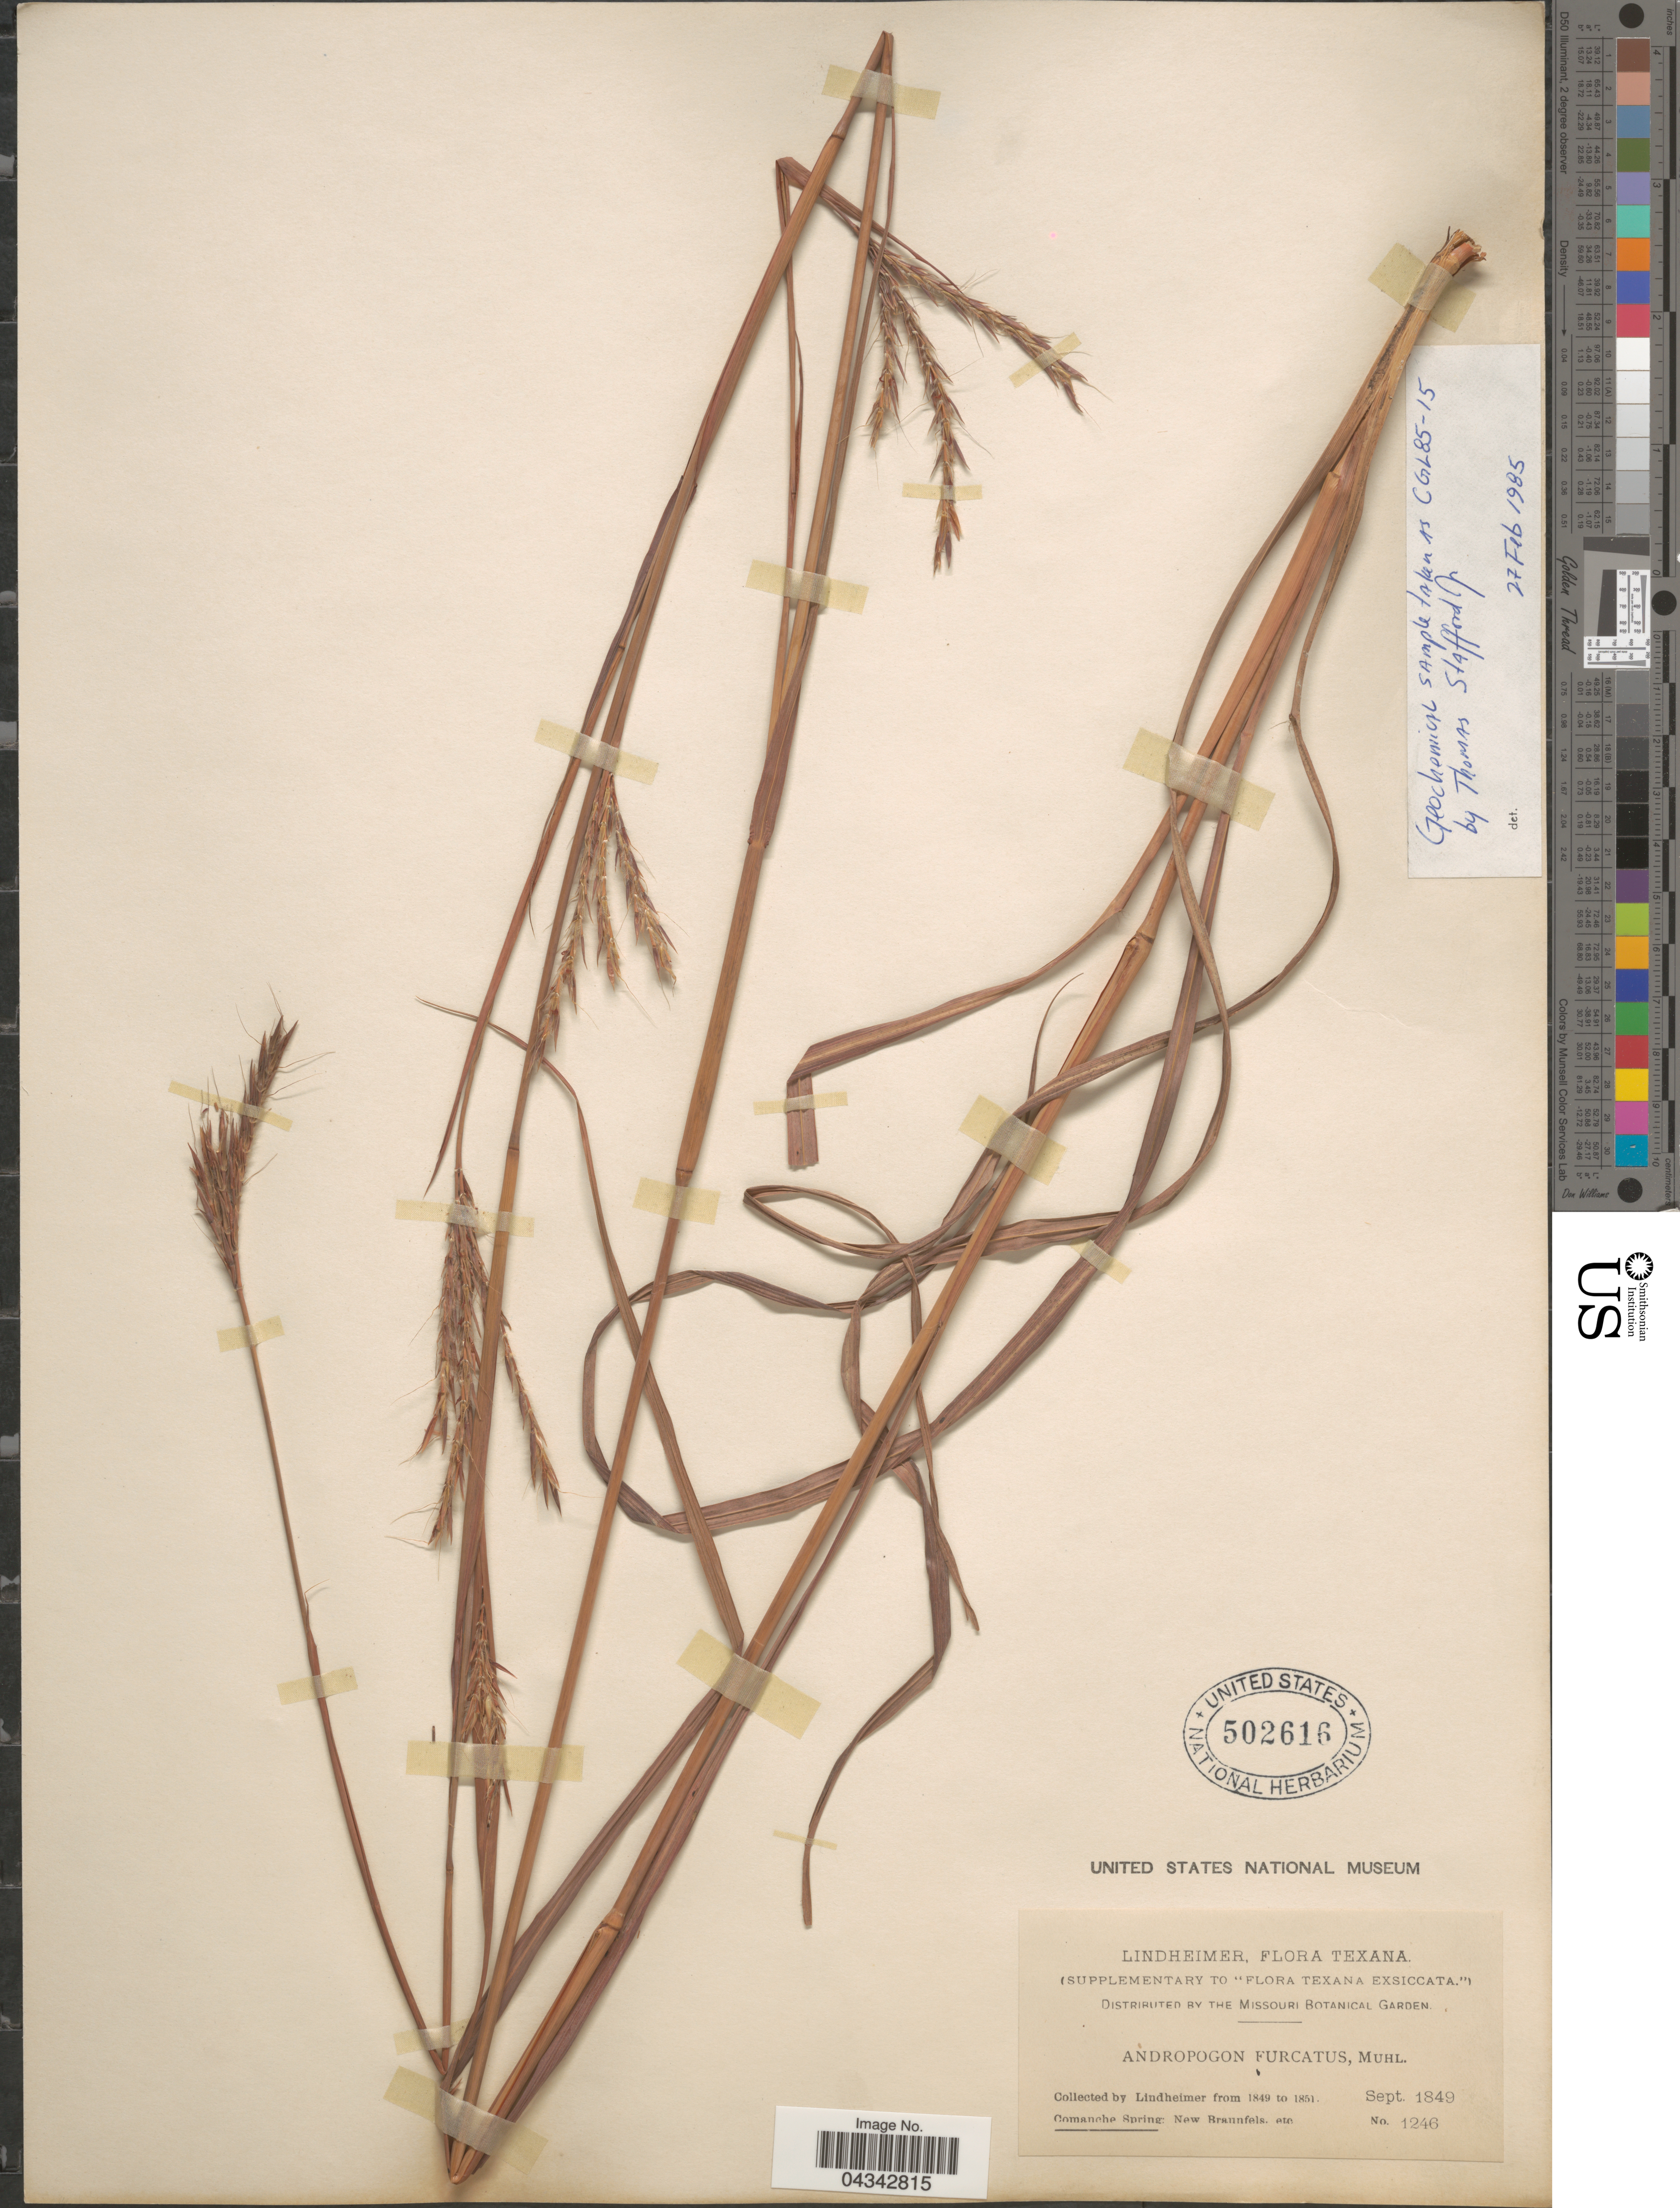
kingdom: Plantae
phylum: Tracheophyta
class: Liliopsida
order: Poales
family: Poaceae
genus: Andropogon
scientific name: Andropogon gerardii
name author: Vitman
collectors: -. Lindheimer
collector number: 1246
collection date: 1849-09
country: United States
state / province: Texas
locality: Comanche Spring: New Braunfels etc.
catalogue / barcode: US 502616